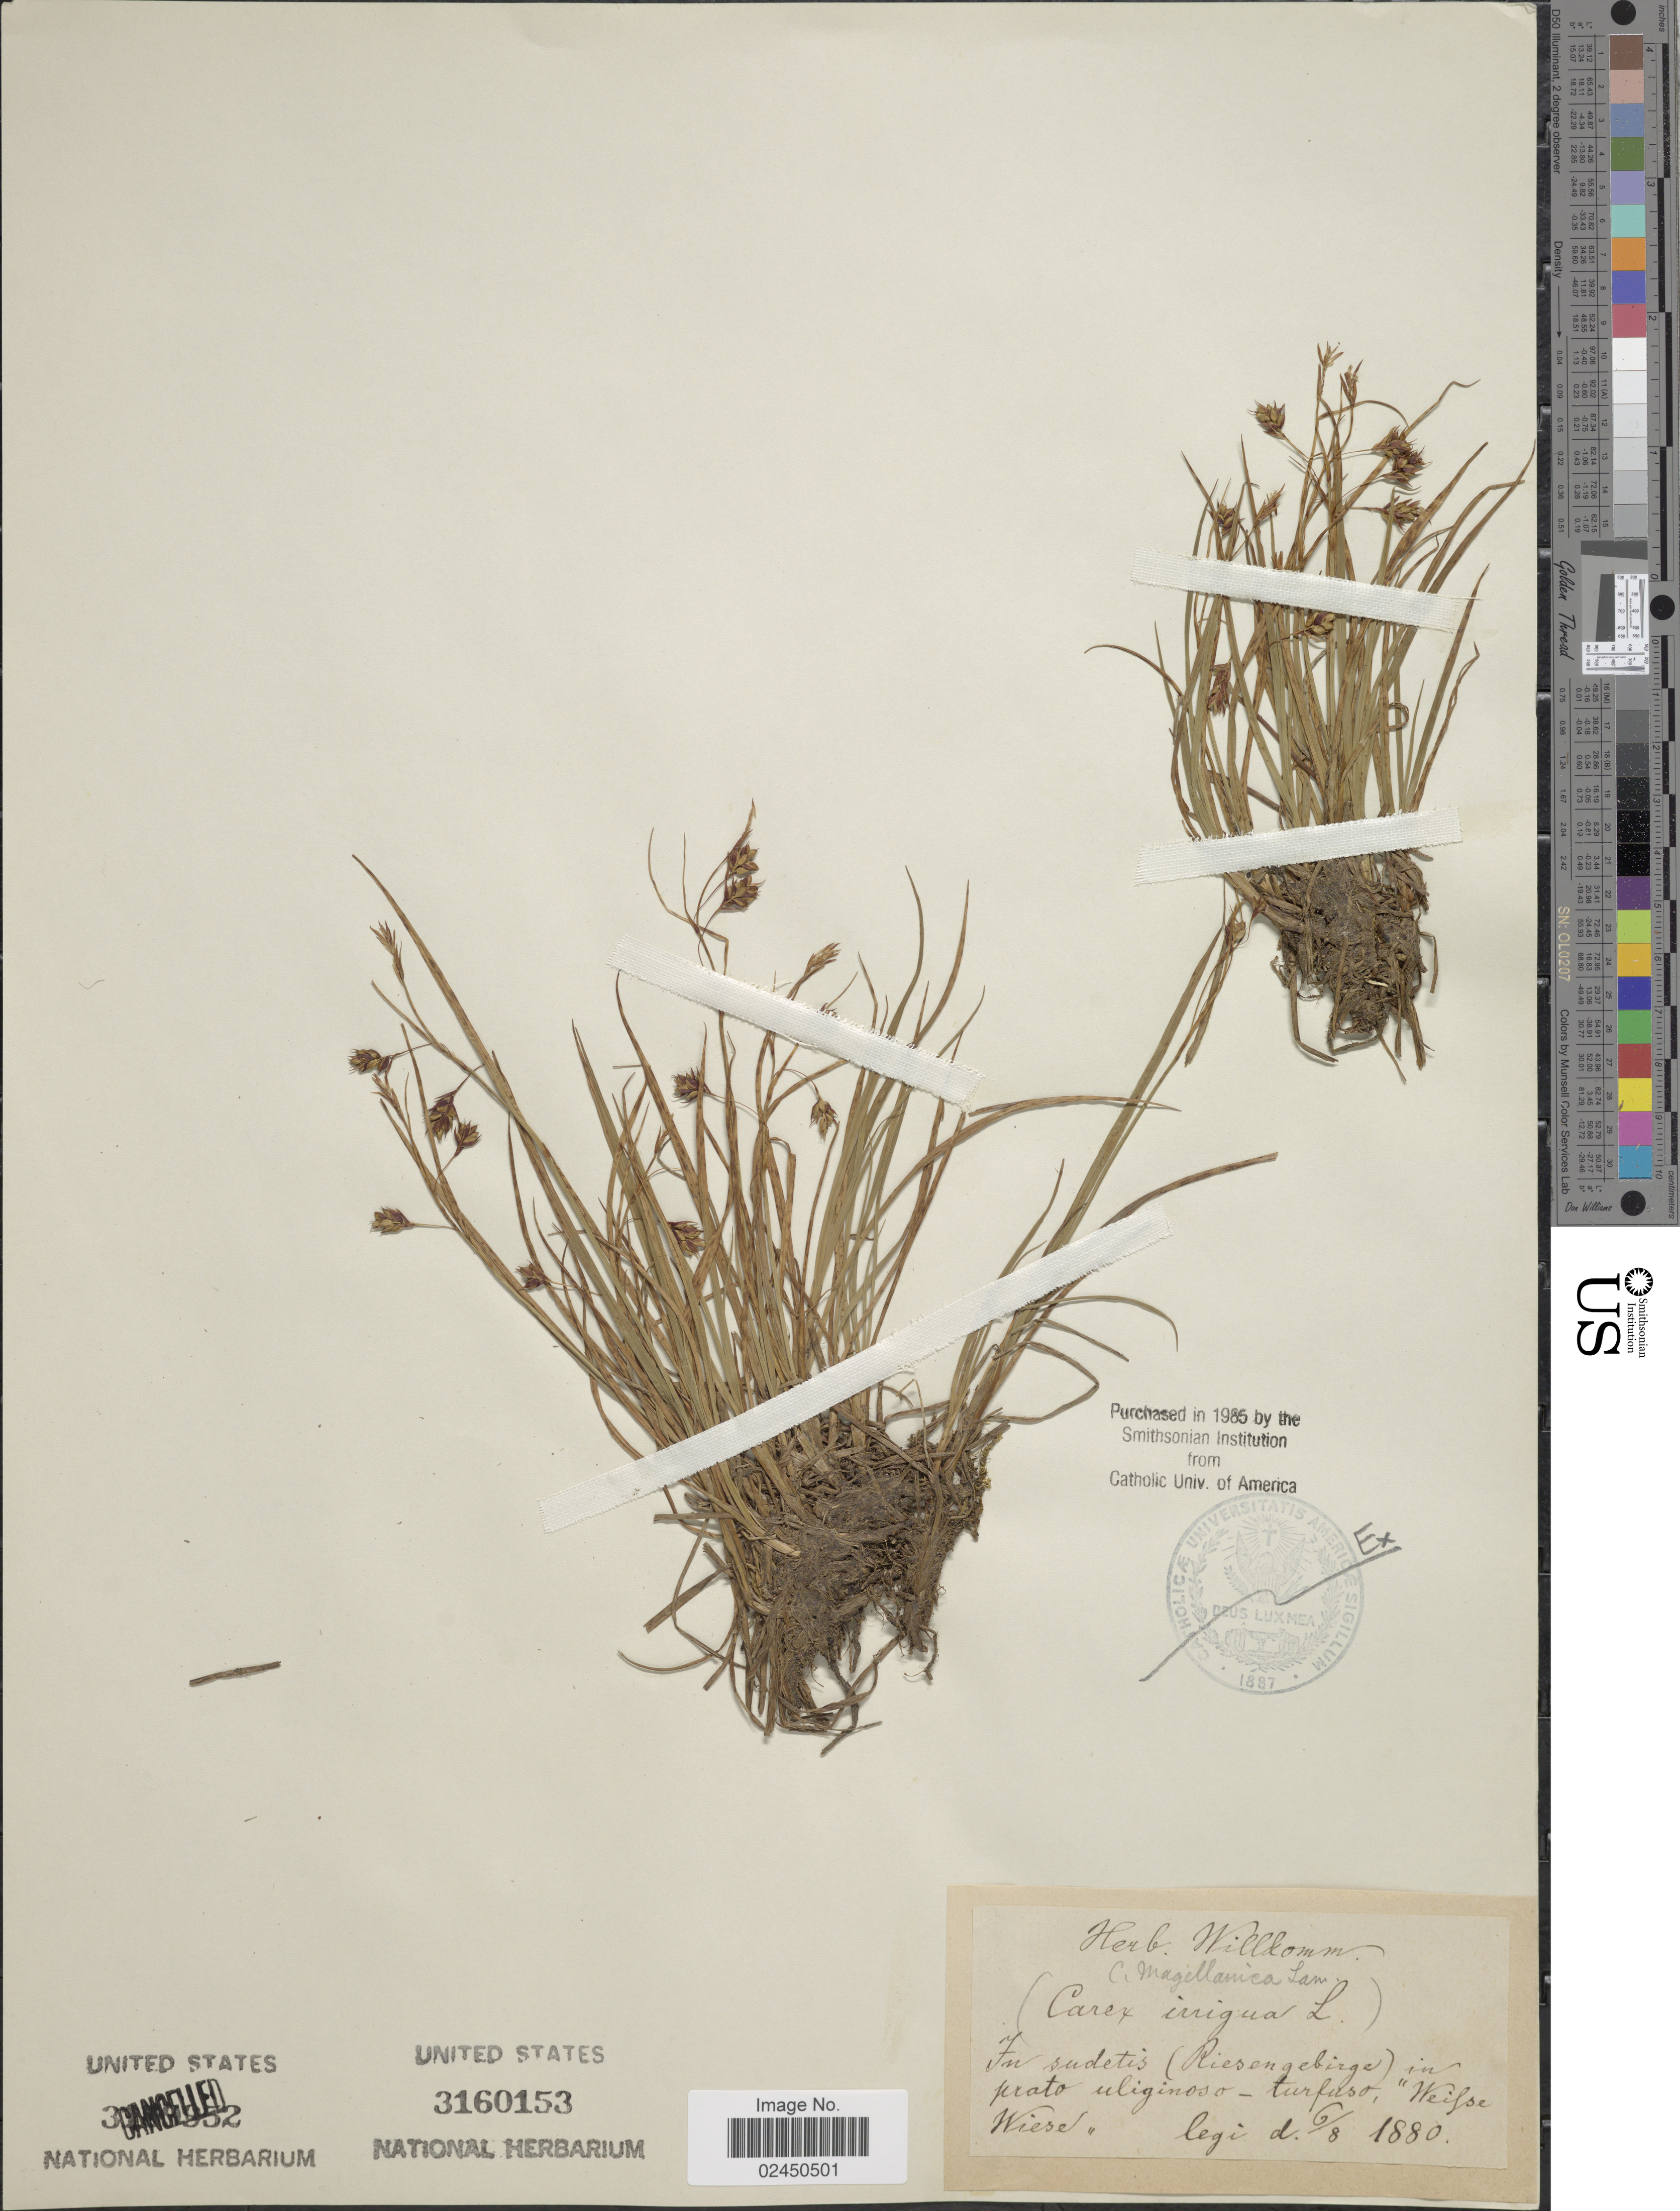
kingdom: Plantae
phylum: Tracheophyta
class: Liliopsida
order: Poales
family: Cyperaceae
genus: Carex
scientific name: Carex magellanica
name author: Lam.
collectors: Ex herb. Willkomm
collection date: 1880-08-06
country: Poland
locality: In sudetis (Riesengebirge) in prato uliginoso - turfuso, "Weifse Wiese"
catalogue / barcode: US 3160153